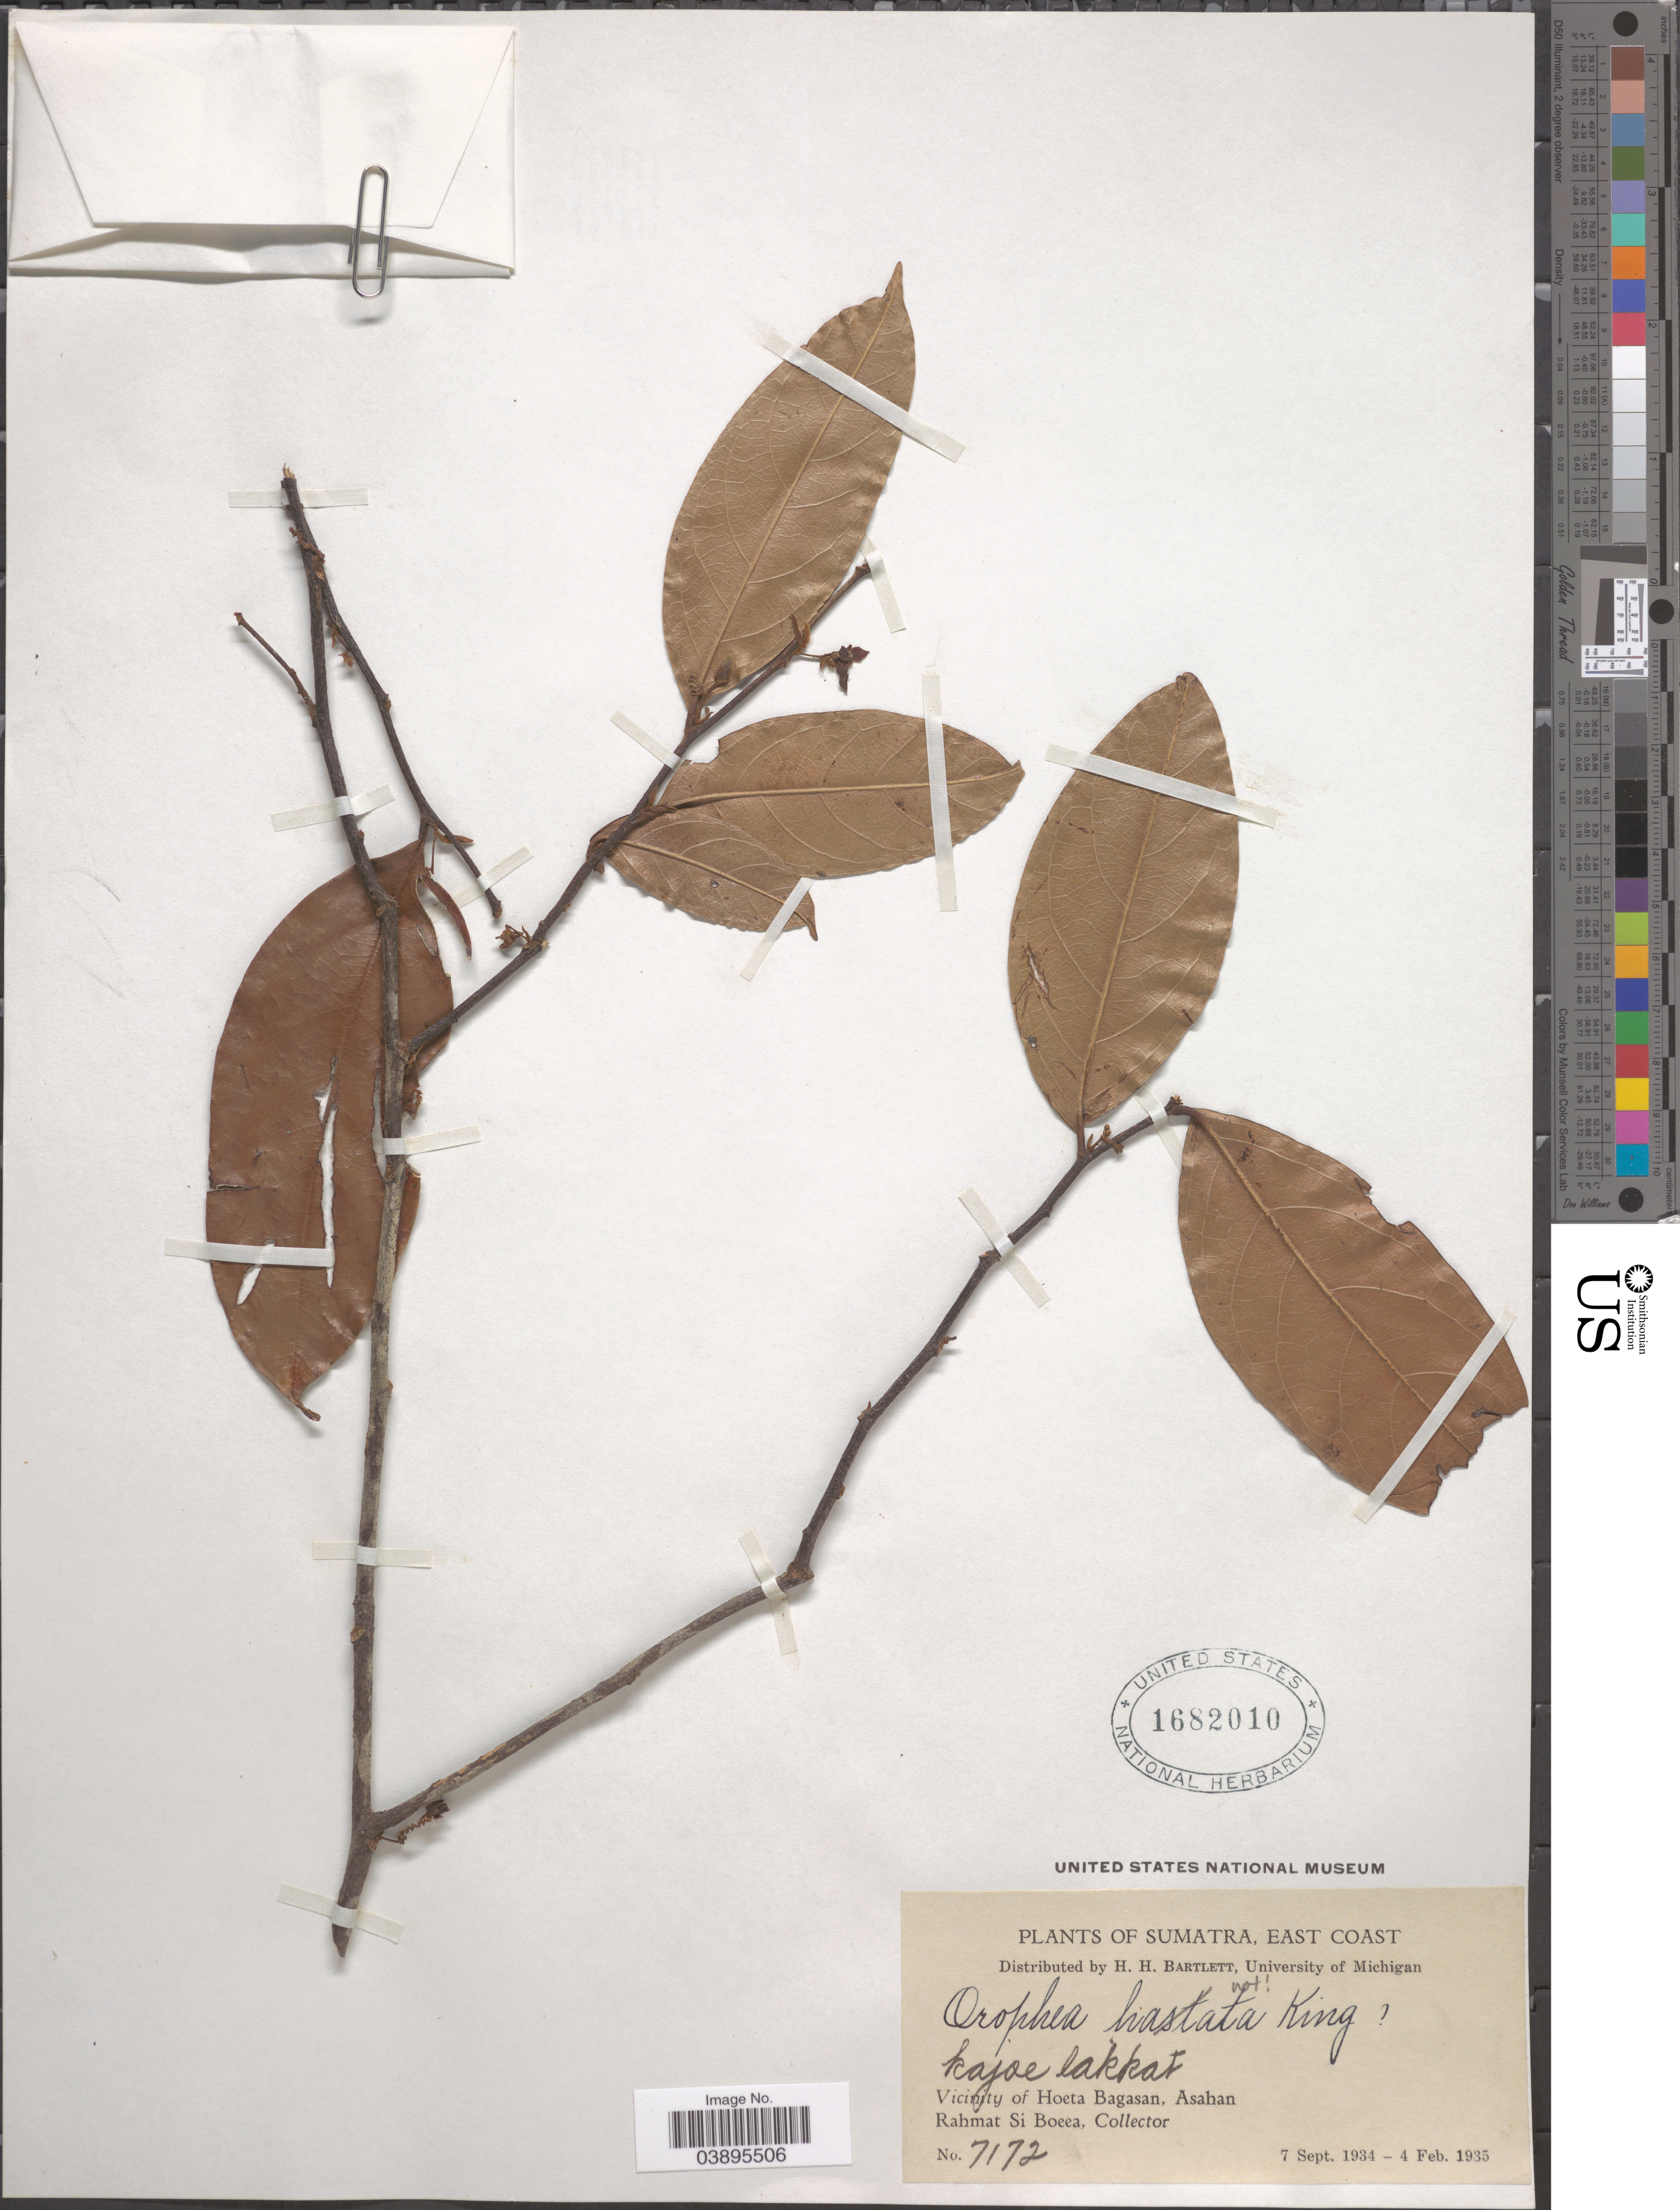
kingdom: Plantae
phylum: Tracheophyta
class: Magnoliopsida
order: Magnoliales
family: Annonaceae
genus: Orophea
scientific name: Orophea sp.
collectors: Rahmat Si Boeea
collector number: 7172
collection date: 1934-09-07/1935-04-02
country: Indonesia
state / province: Sumatra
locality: East Coast. Vicinity of Hoeta Bagasan, Asahan.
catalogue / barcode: US 1682010